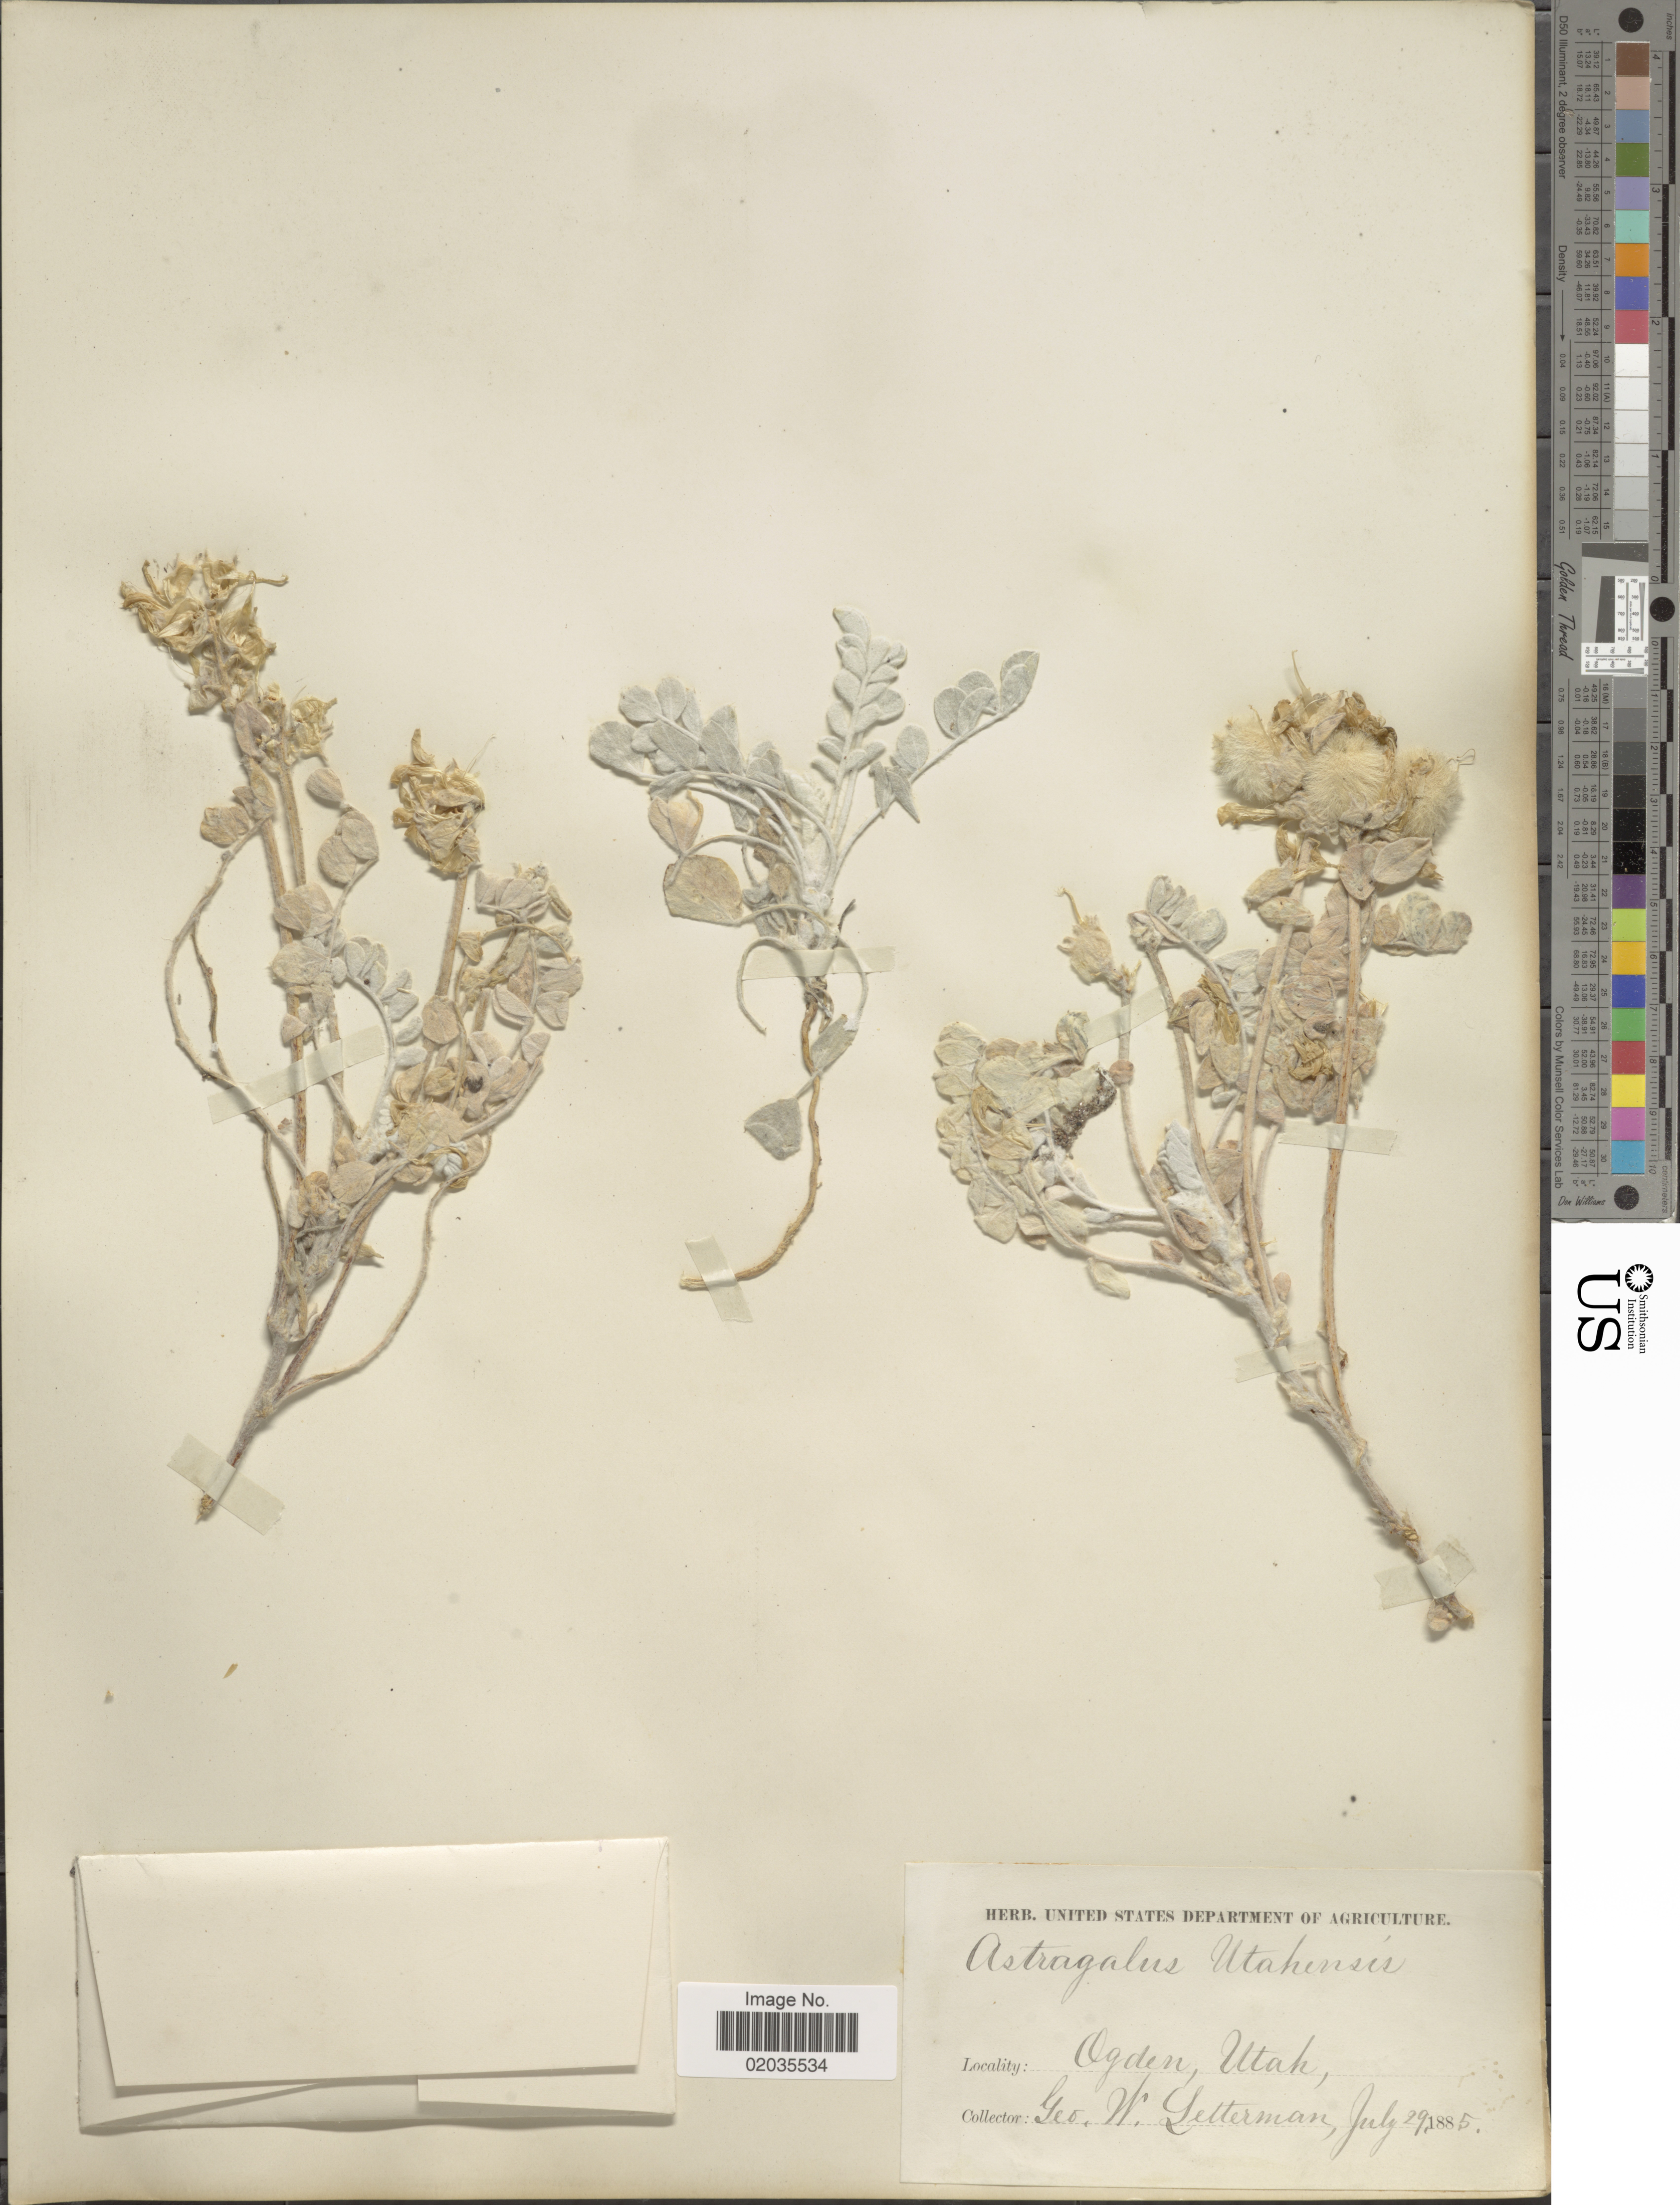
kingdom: Plantae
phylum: Tracheophyta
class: Magnoliopsida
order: Fabales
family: Fabaceae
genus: Astragalus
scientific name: Astragalus utahensis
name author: (Torr.) Torr. & A. Gray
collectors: G. W. Letterman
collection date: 1885-07-29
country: United States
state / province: Utah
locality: Ogden